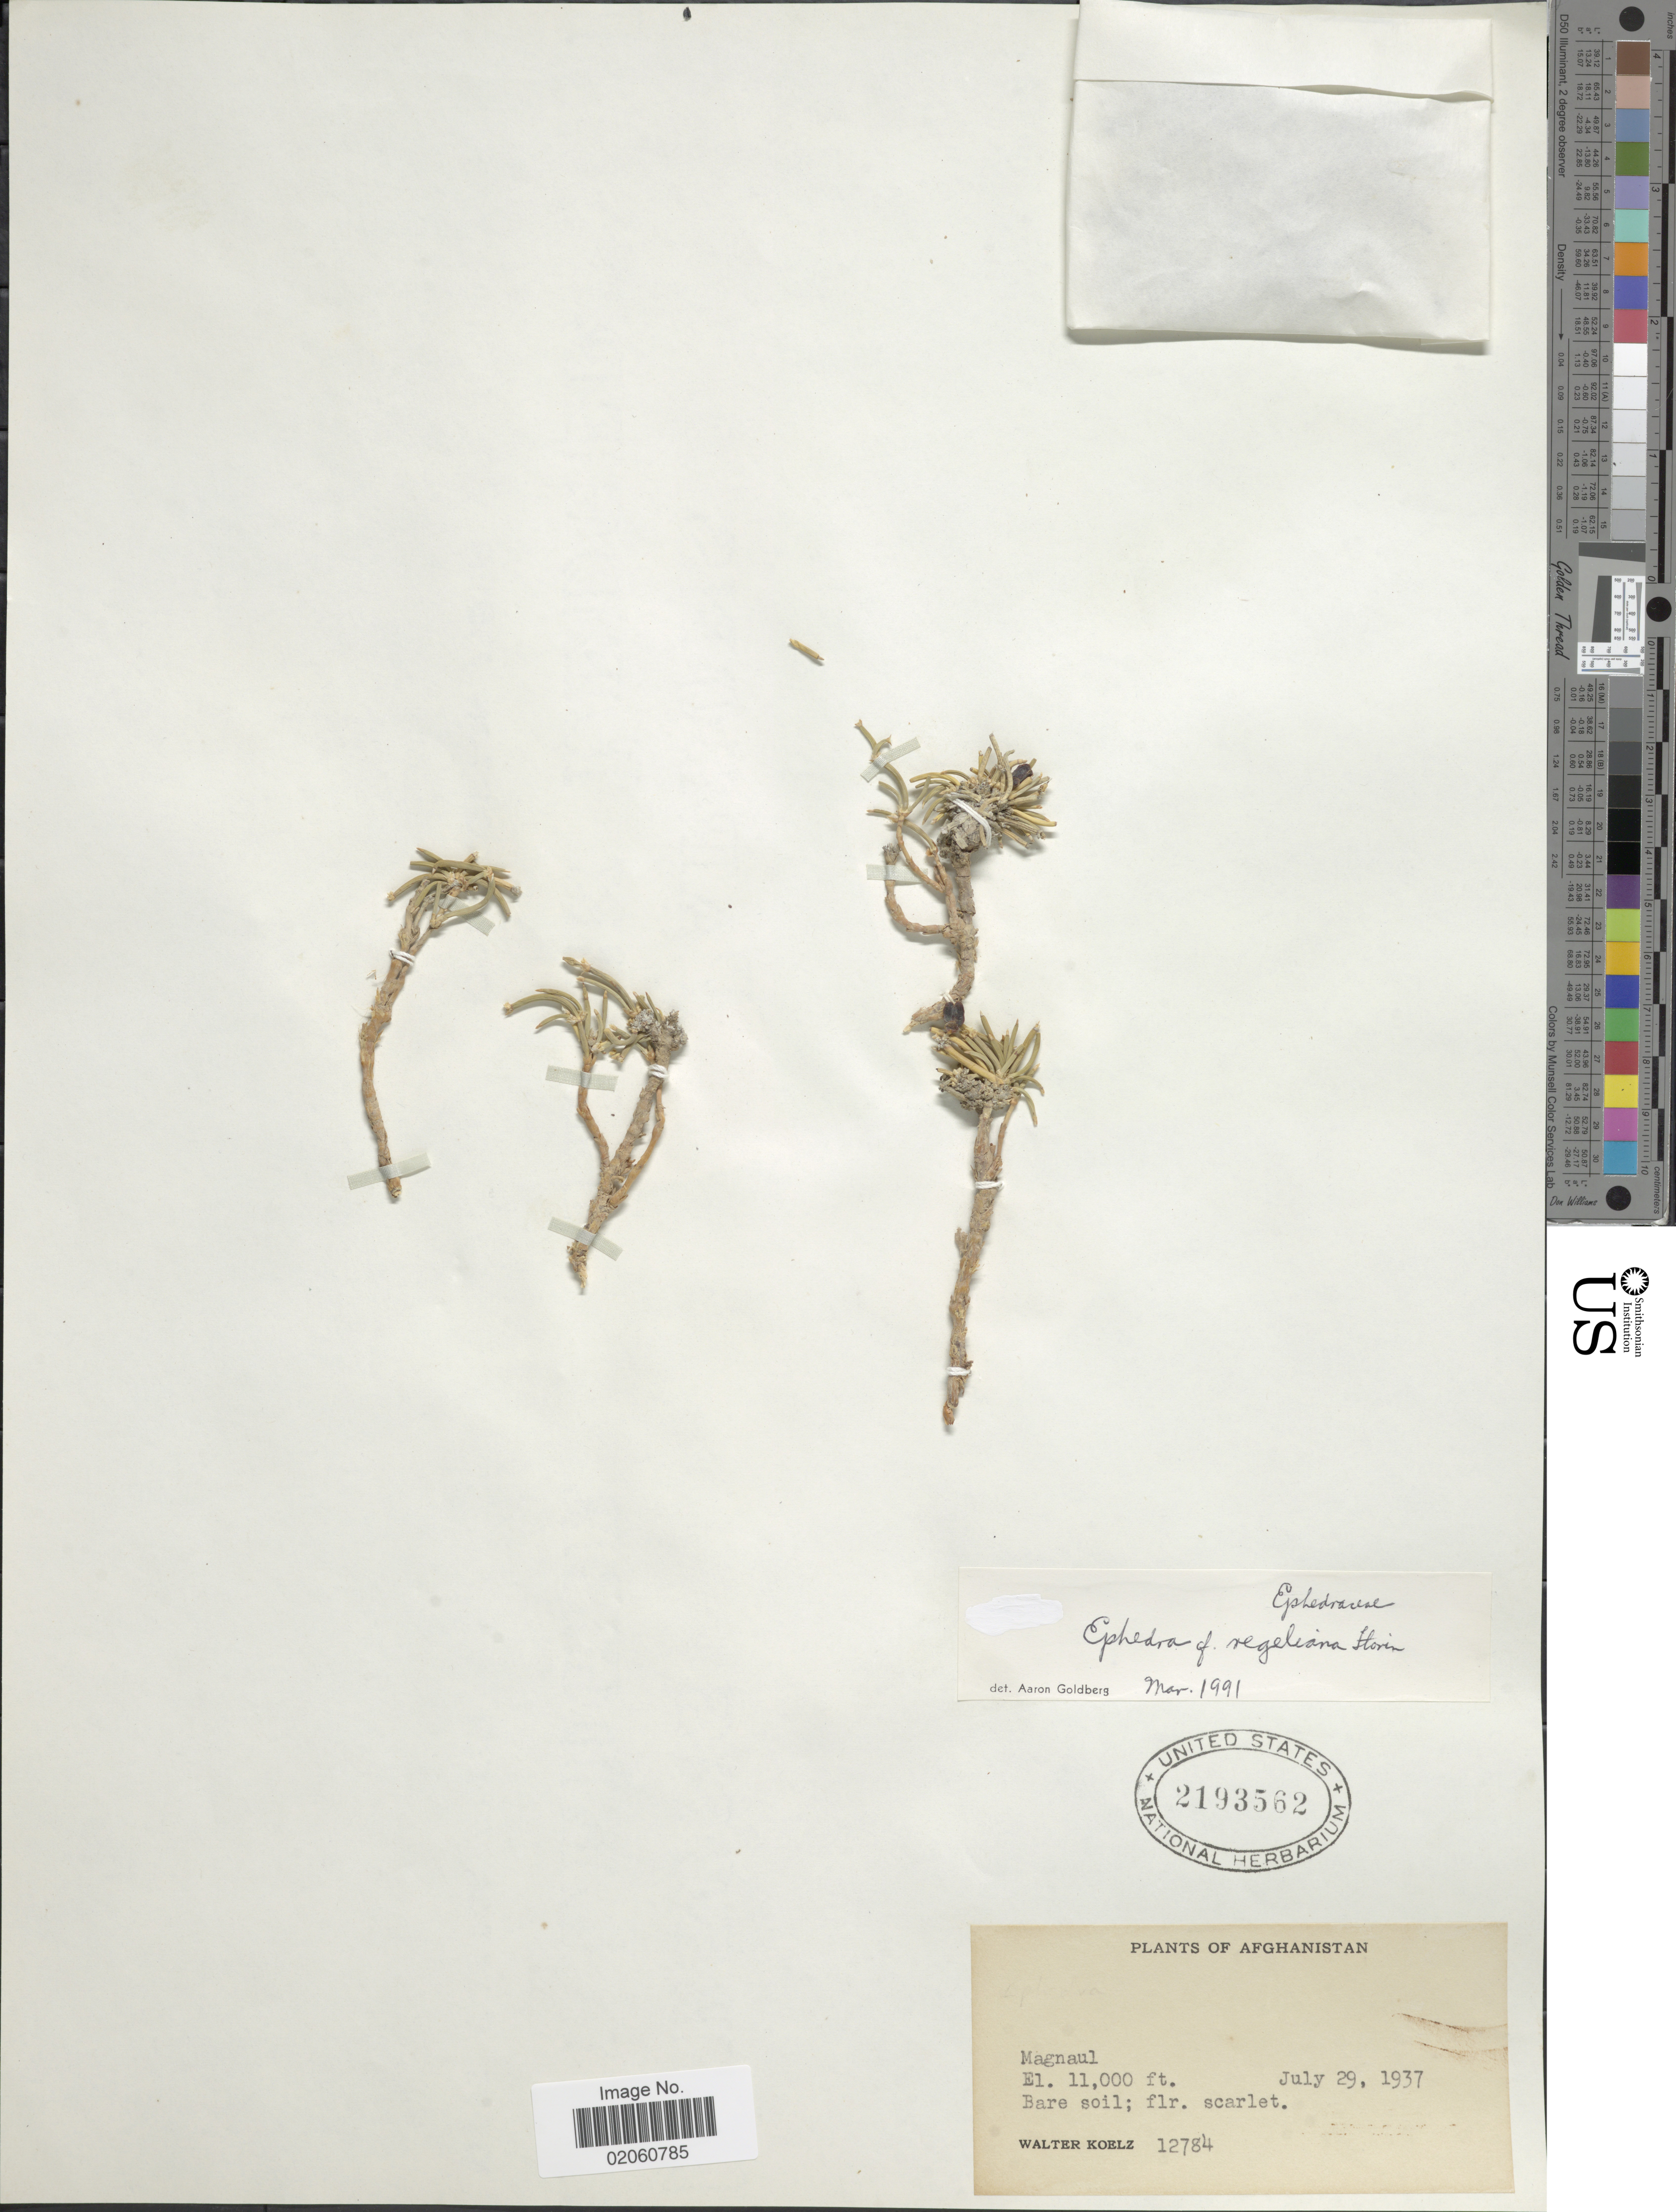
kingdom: Plantae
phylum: Tracheophyta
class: Gnetopsida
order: Ephedrales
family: Ephedraceae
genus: Ephedra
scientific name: Ephedra regeliana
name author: Florin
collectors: W. N. Koelz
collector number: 12784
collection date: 1937-07-29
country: Afghanistan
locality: Magnaul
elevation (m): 3353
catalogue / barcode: US 2193562